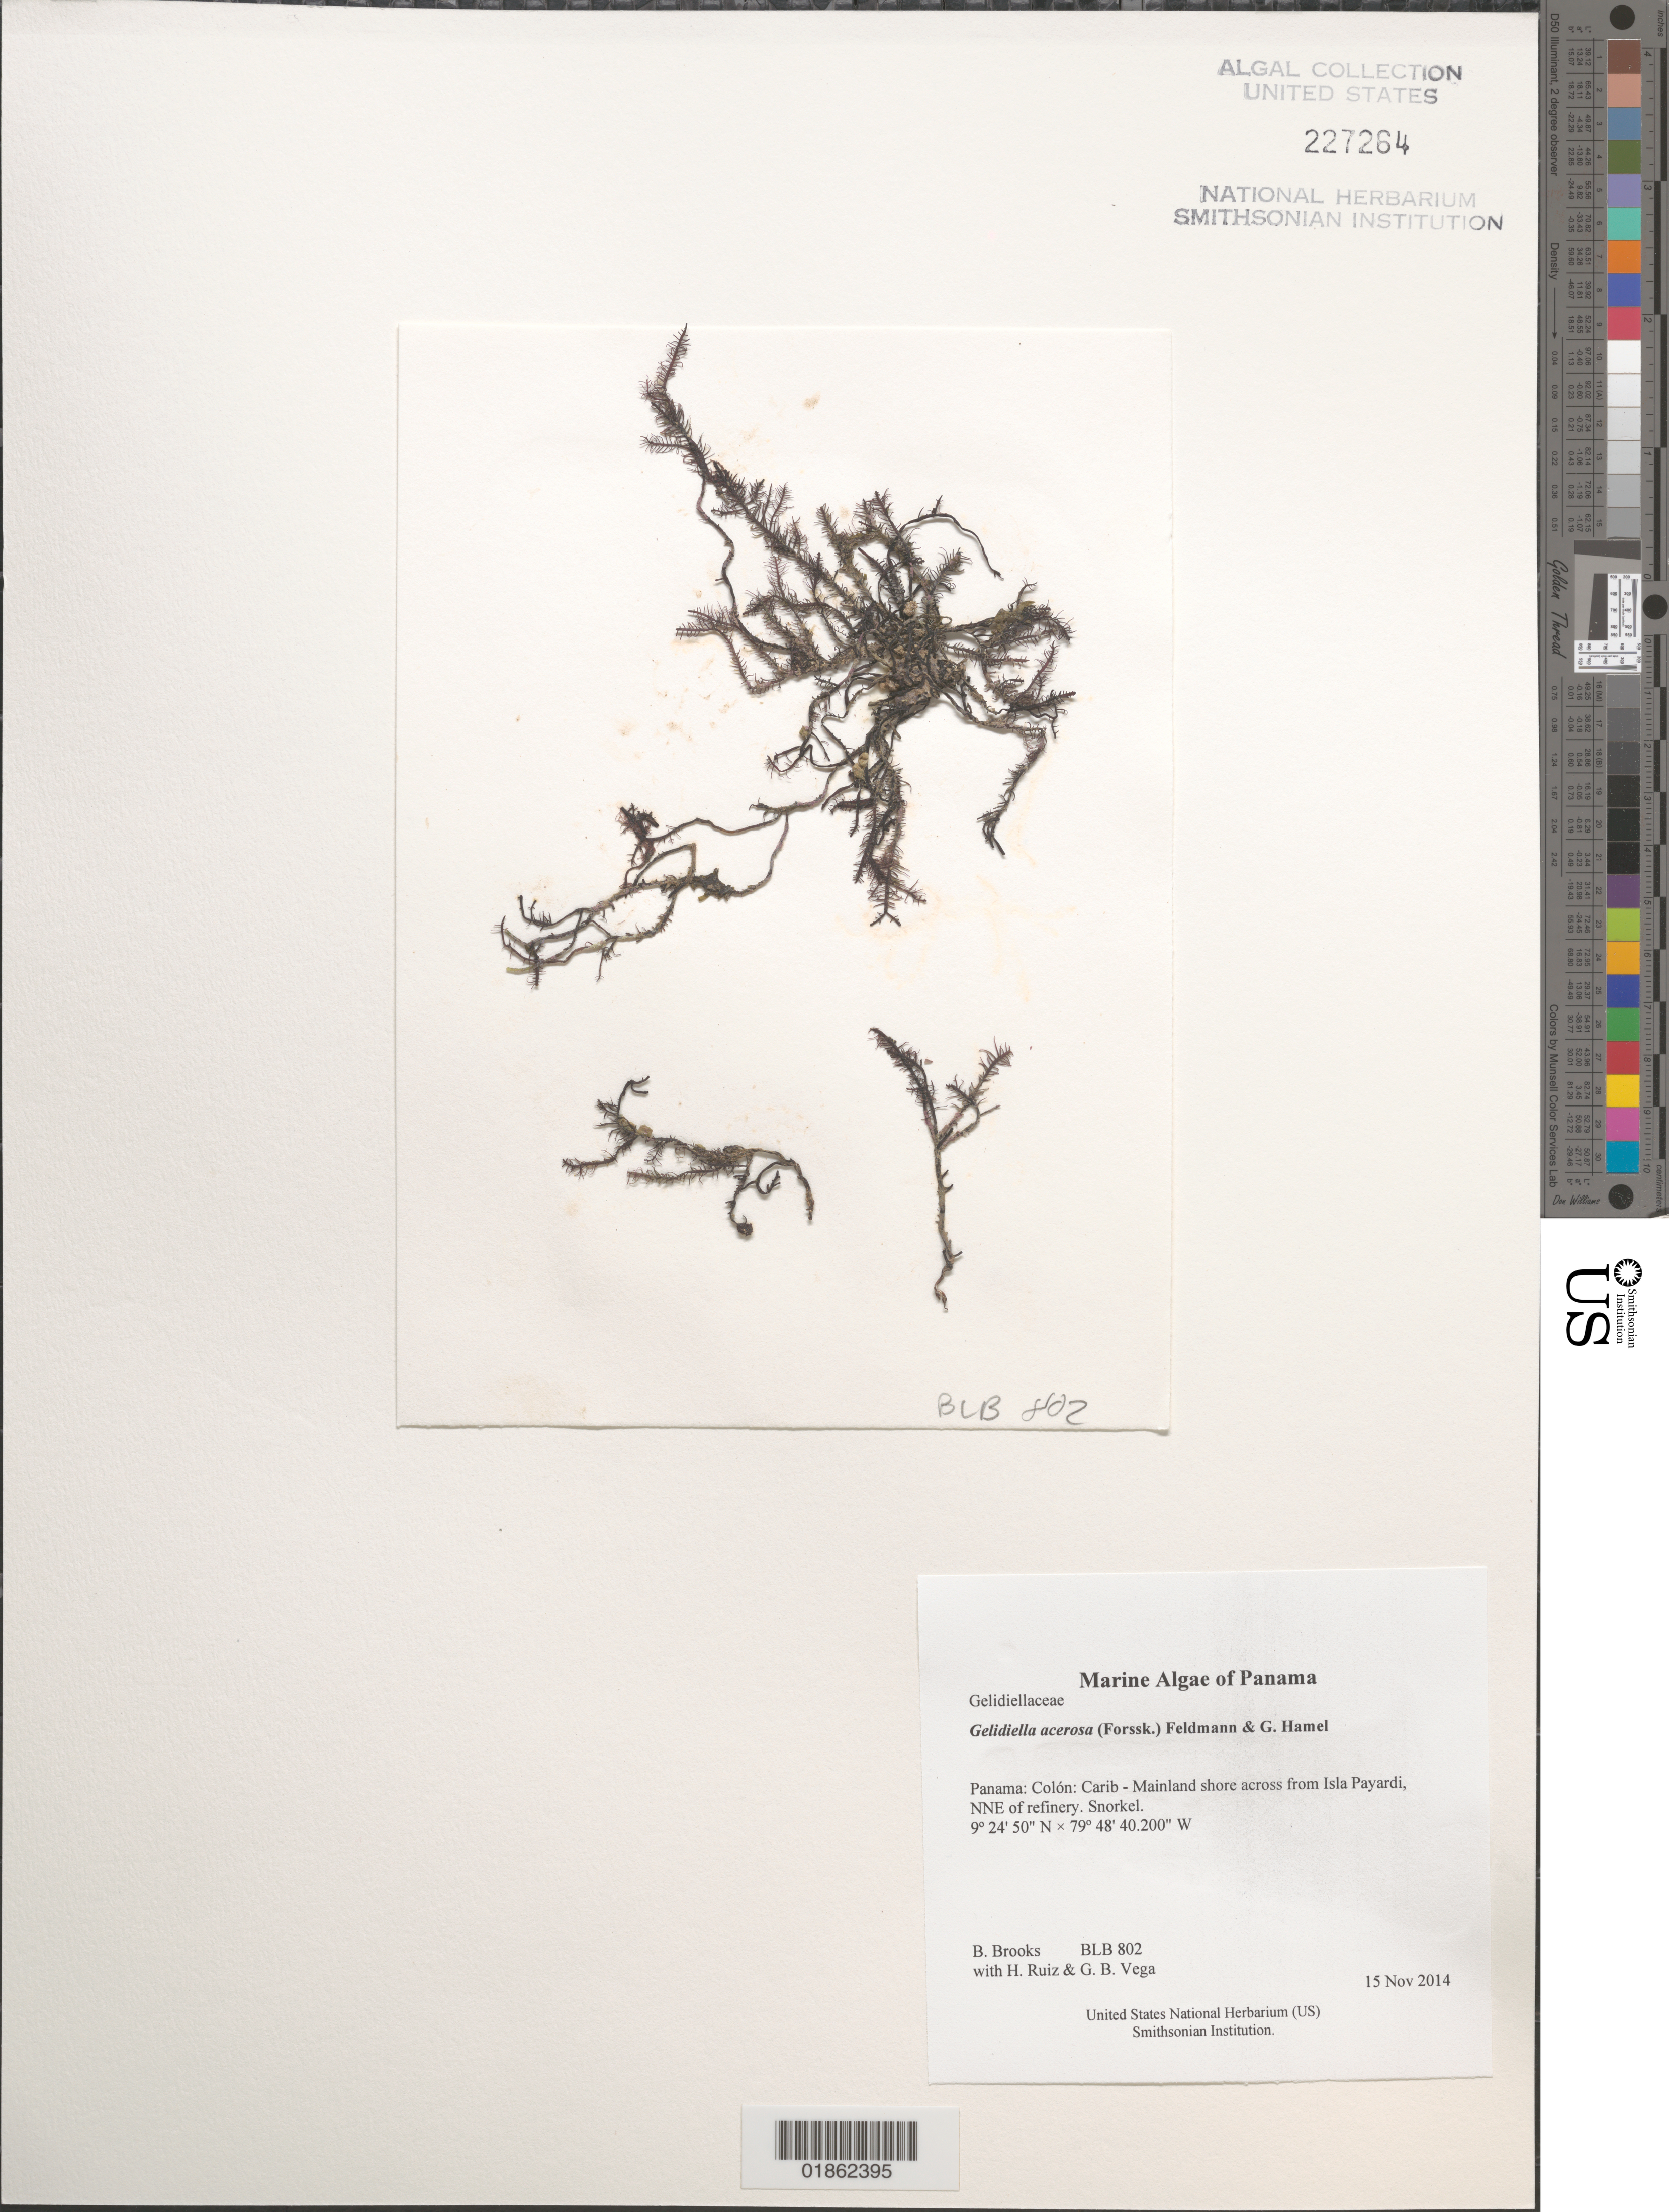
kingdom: Plantae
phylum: Rhodophyta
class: Florideophyceae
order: Gelidiales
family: Gelidiellaceae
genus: Gelidiella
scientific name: Gelidiella acerosa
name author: (Forssk.) Feldmann & G. Hamel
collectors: B. Brooks, H. Ruiz & G. B. Vega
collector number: BLB 802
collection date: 2014-11-15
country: Panama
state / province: Colón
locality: Carib - Mainland shore across from Isla Payardi, NNE of refinery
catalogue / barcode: US 227264